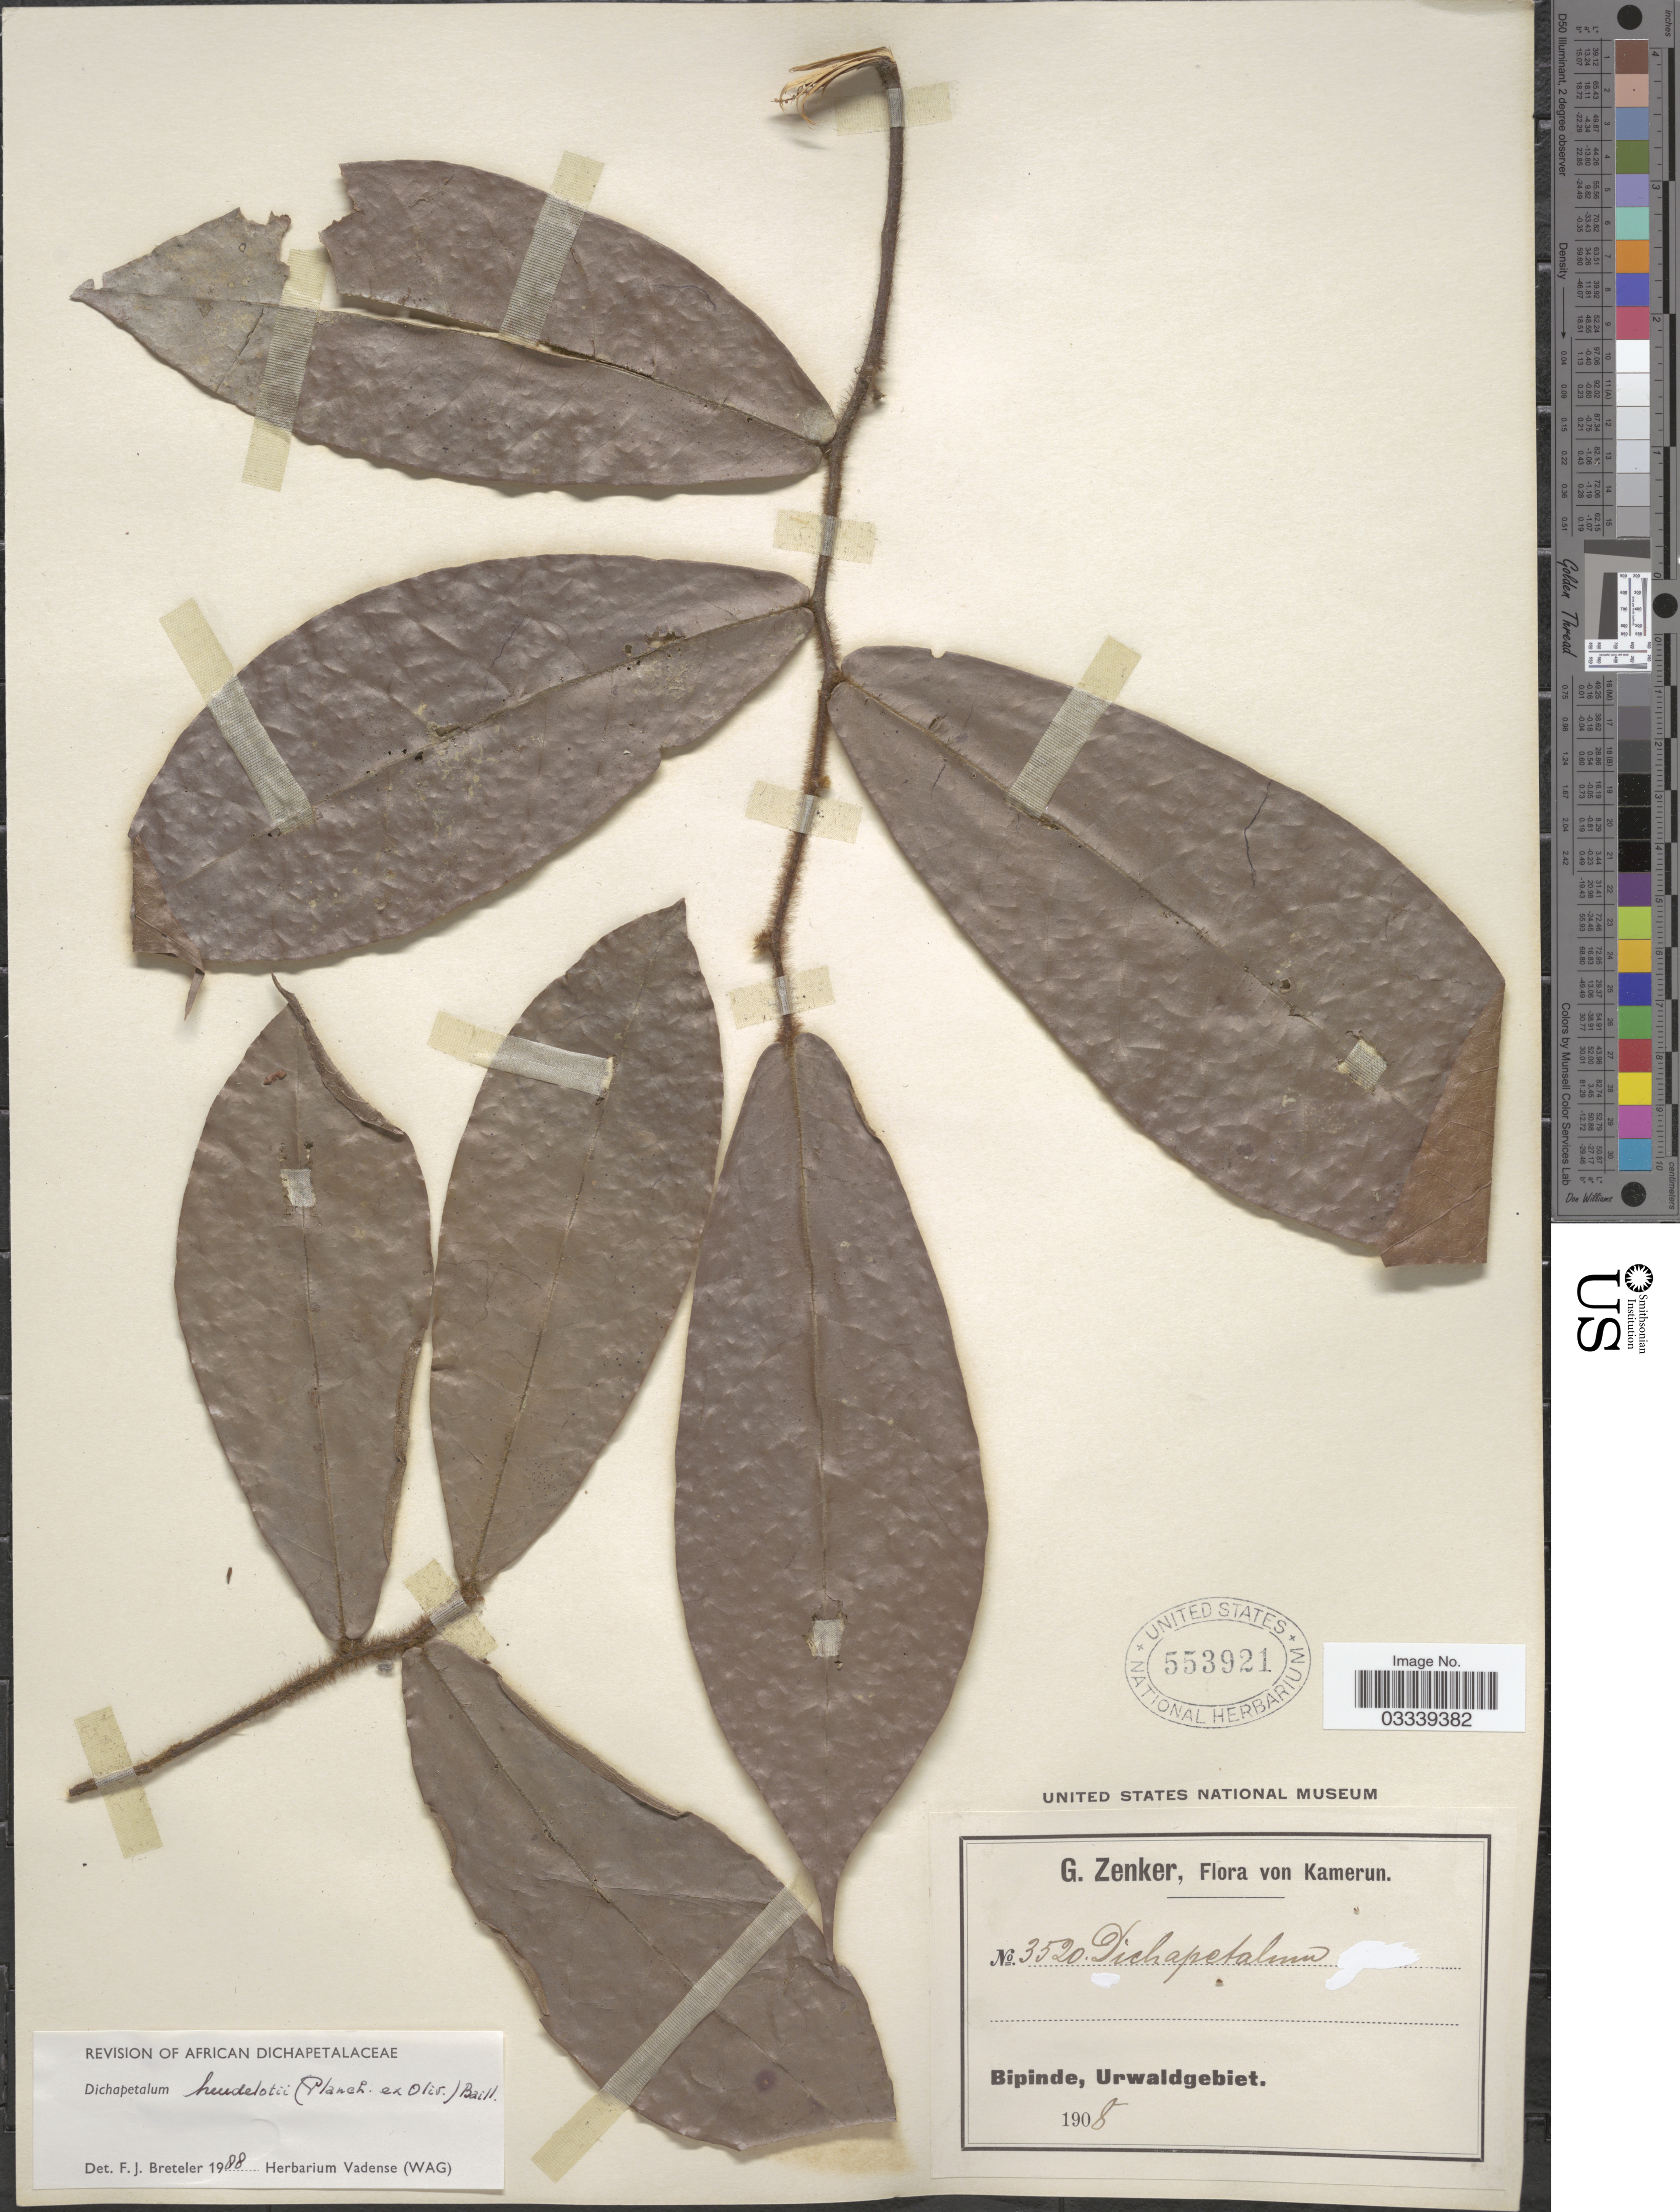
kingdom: Plantae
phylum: Tracheophyta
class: Magnoliopsida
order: Malpighiales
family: Dichapetalaceae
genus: Dichapetalum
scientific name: Dichapetalum heudelotii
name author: (Planch. ex Oliv.) Baill.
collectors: G. A. Zenker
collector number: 3520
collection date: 1908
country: Cameroon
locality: Kamerun, Bipinde, Urwaldgebiet.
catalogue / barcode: US 553921